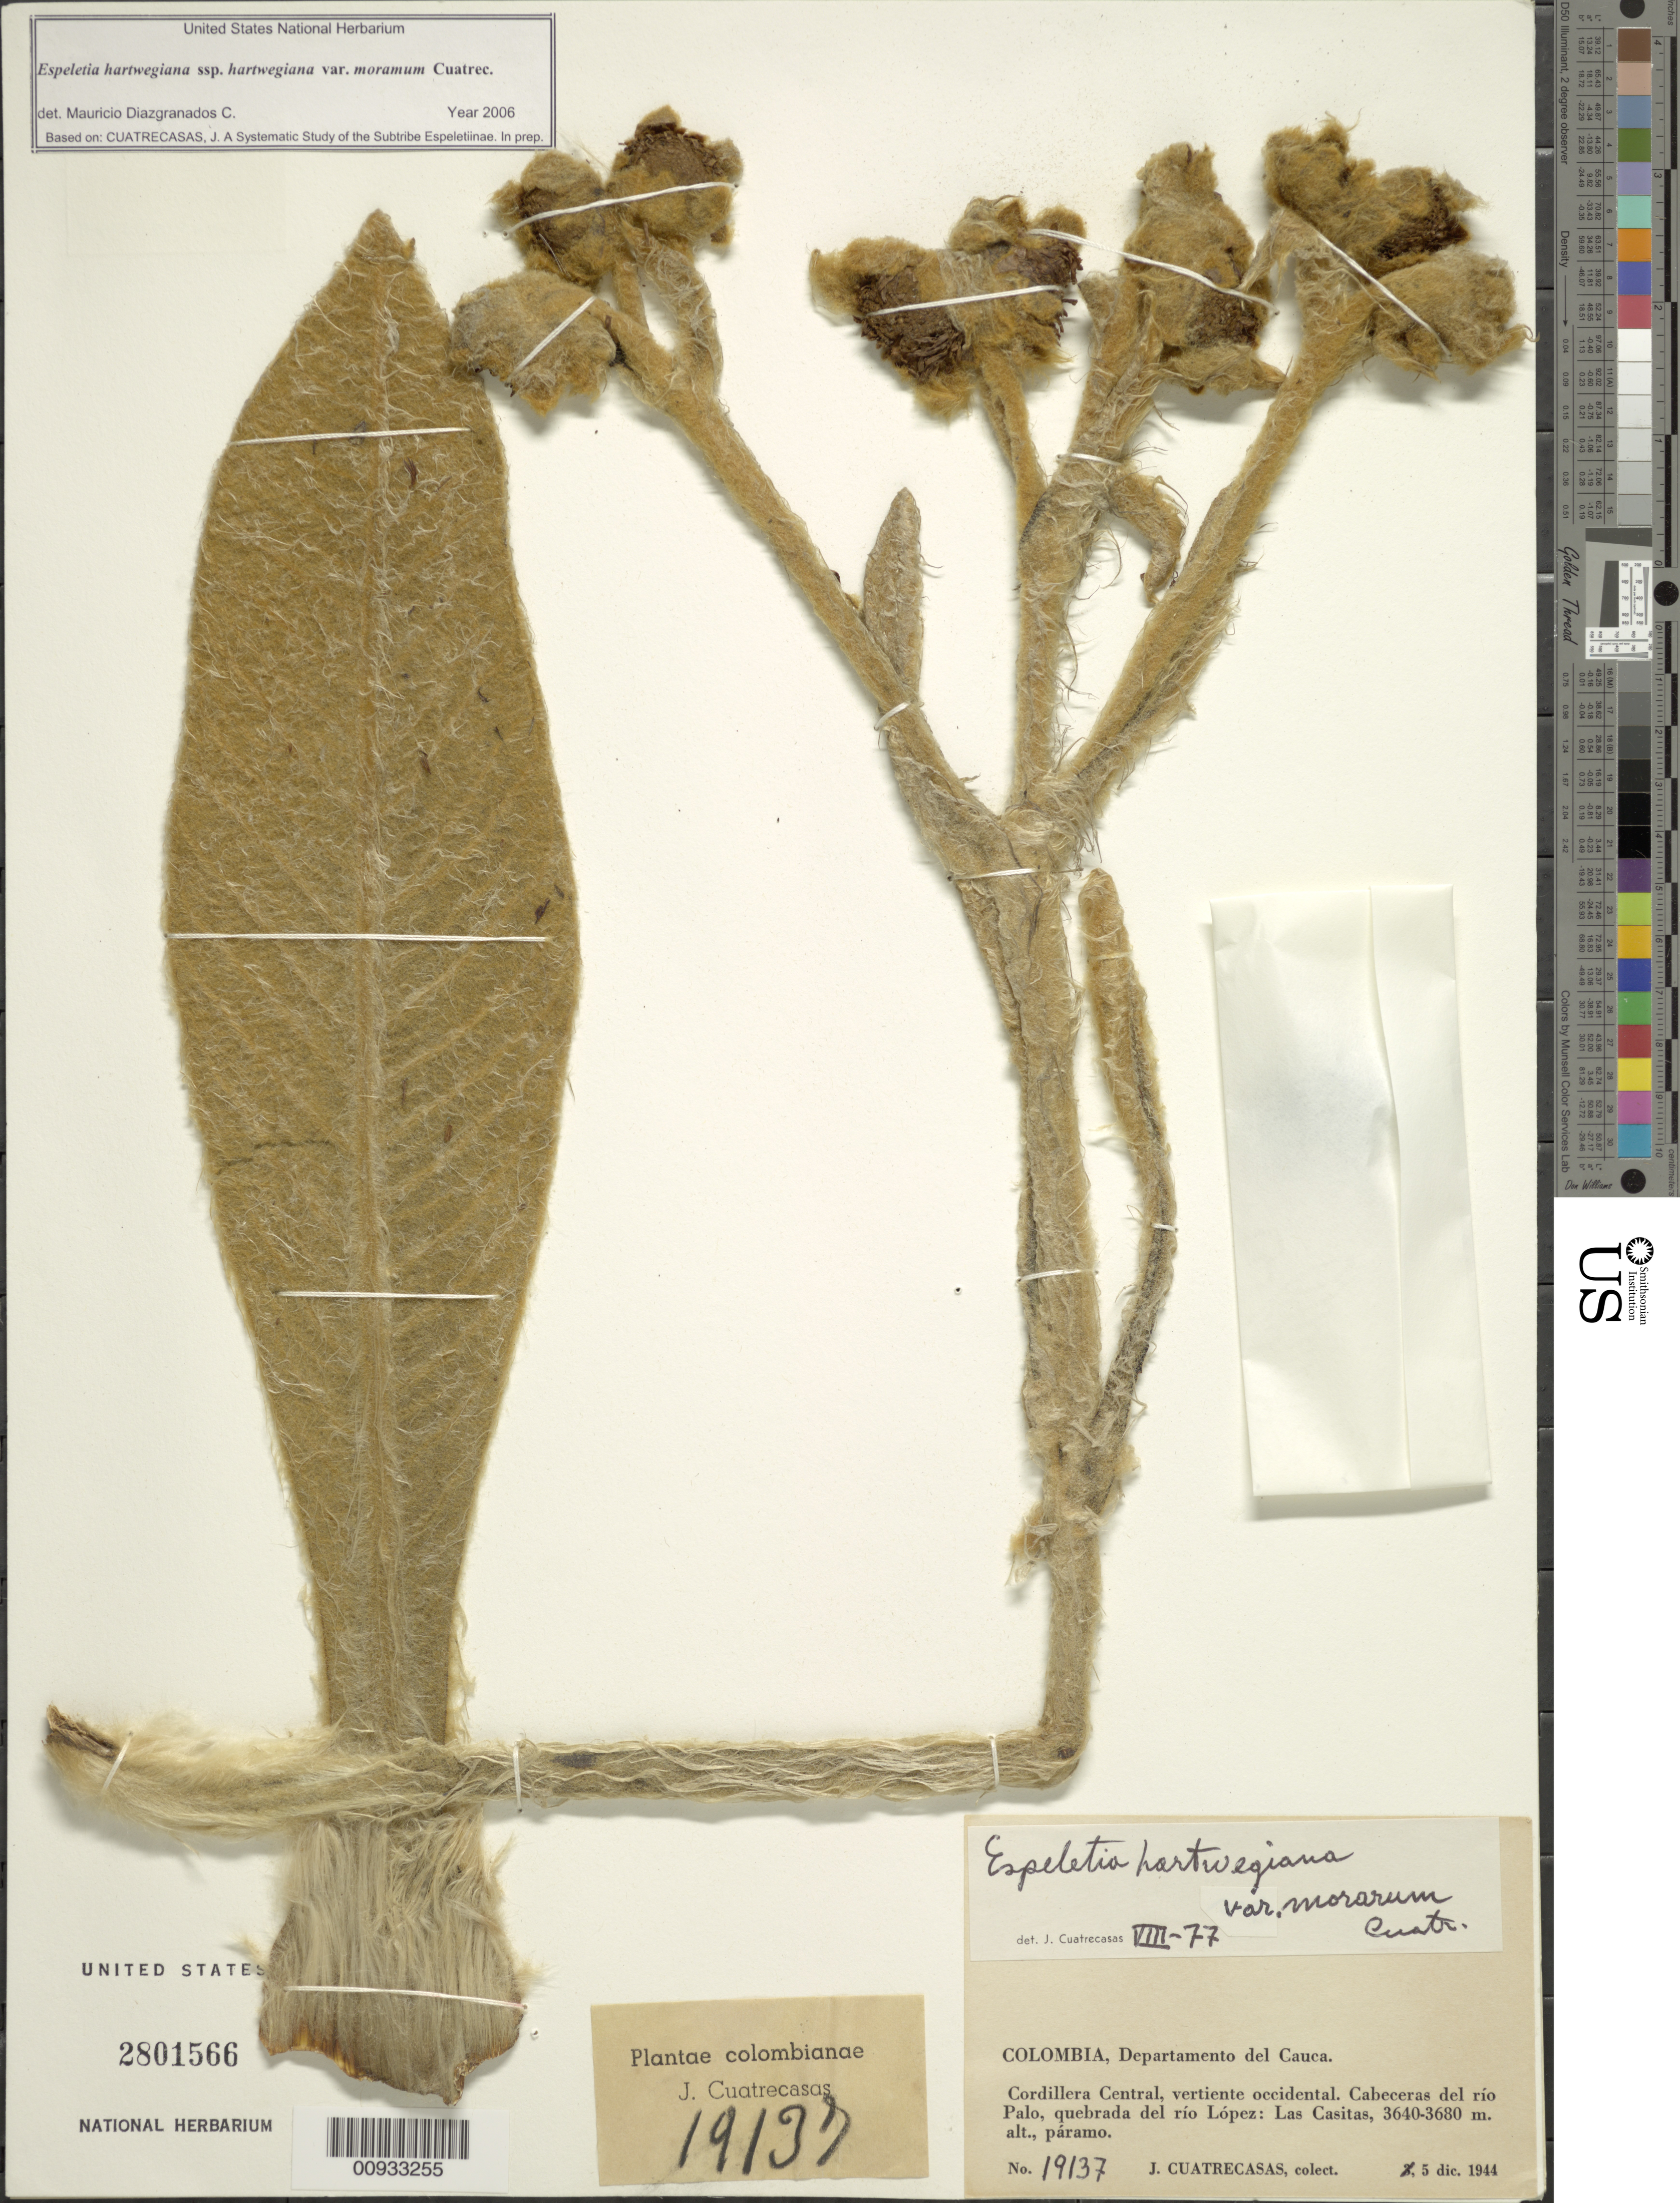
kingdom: Plantae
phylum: Tracheophyta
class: Magnoliopsida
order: Asterales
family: Asteraceae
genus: Espeletia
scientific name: Espeletia hartwegiana var. morarum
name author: Cuatrec.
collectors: J. Cuatrecasas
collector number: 19137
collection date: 1944-12-05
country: Colombia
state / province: Cauca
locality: Cordillera Central, vertiente occidental. Cabeceras del río Palo, quebrada del río López: Las Casitas.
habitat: Páramo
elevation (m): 3640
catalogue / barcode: US 2801566